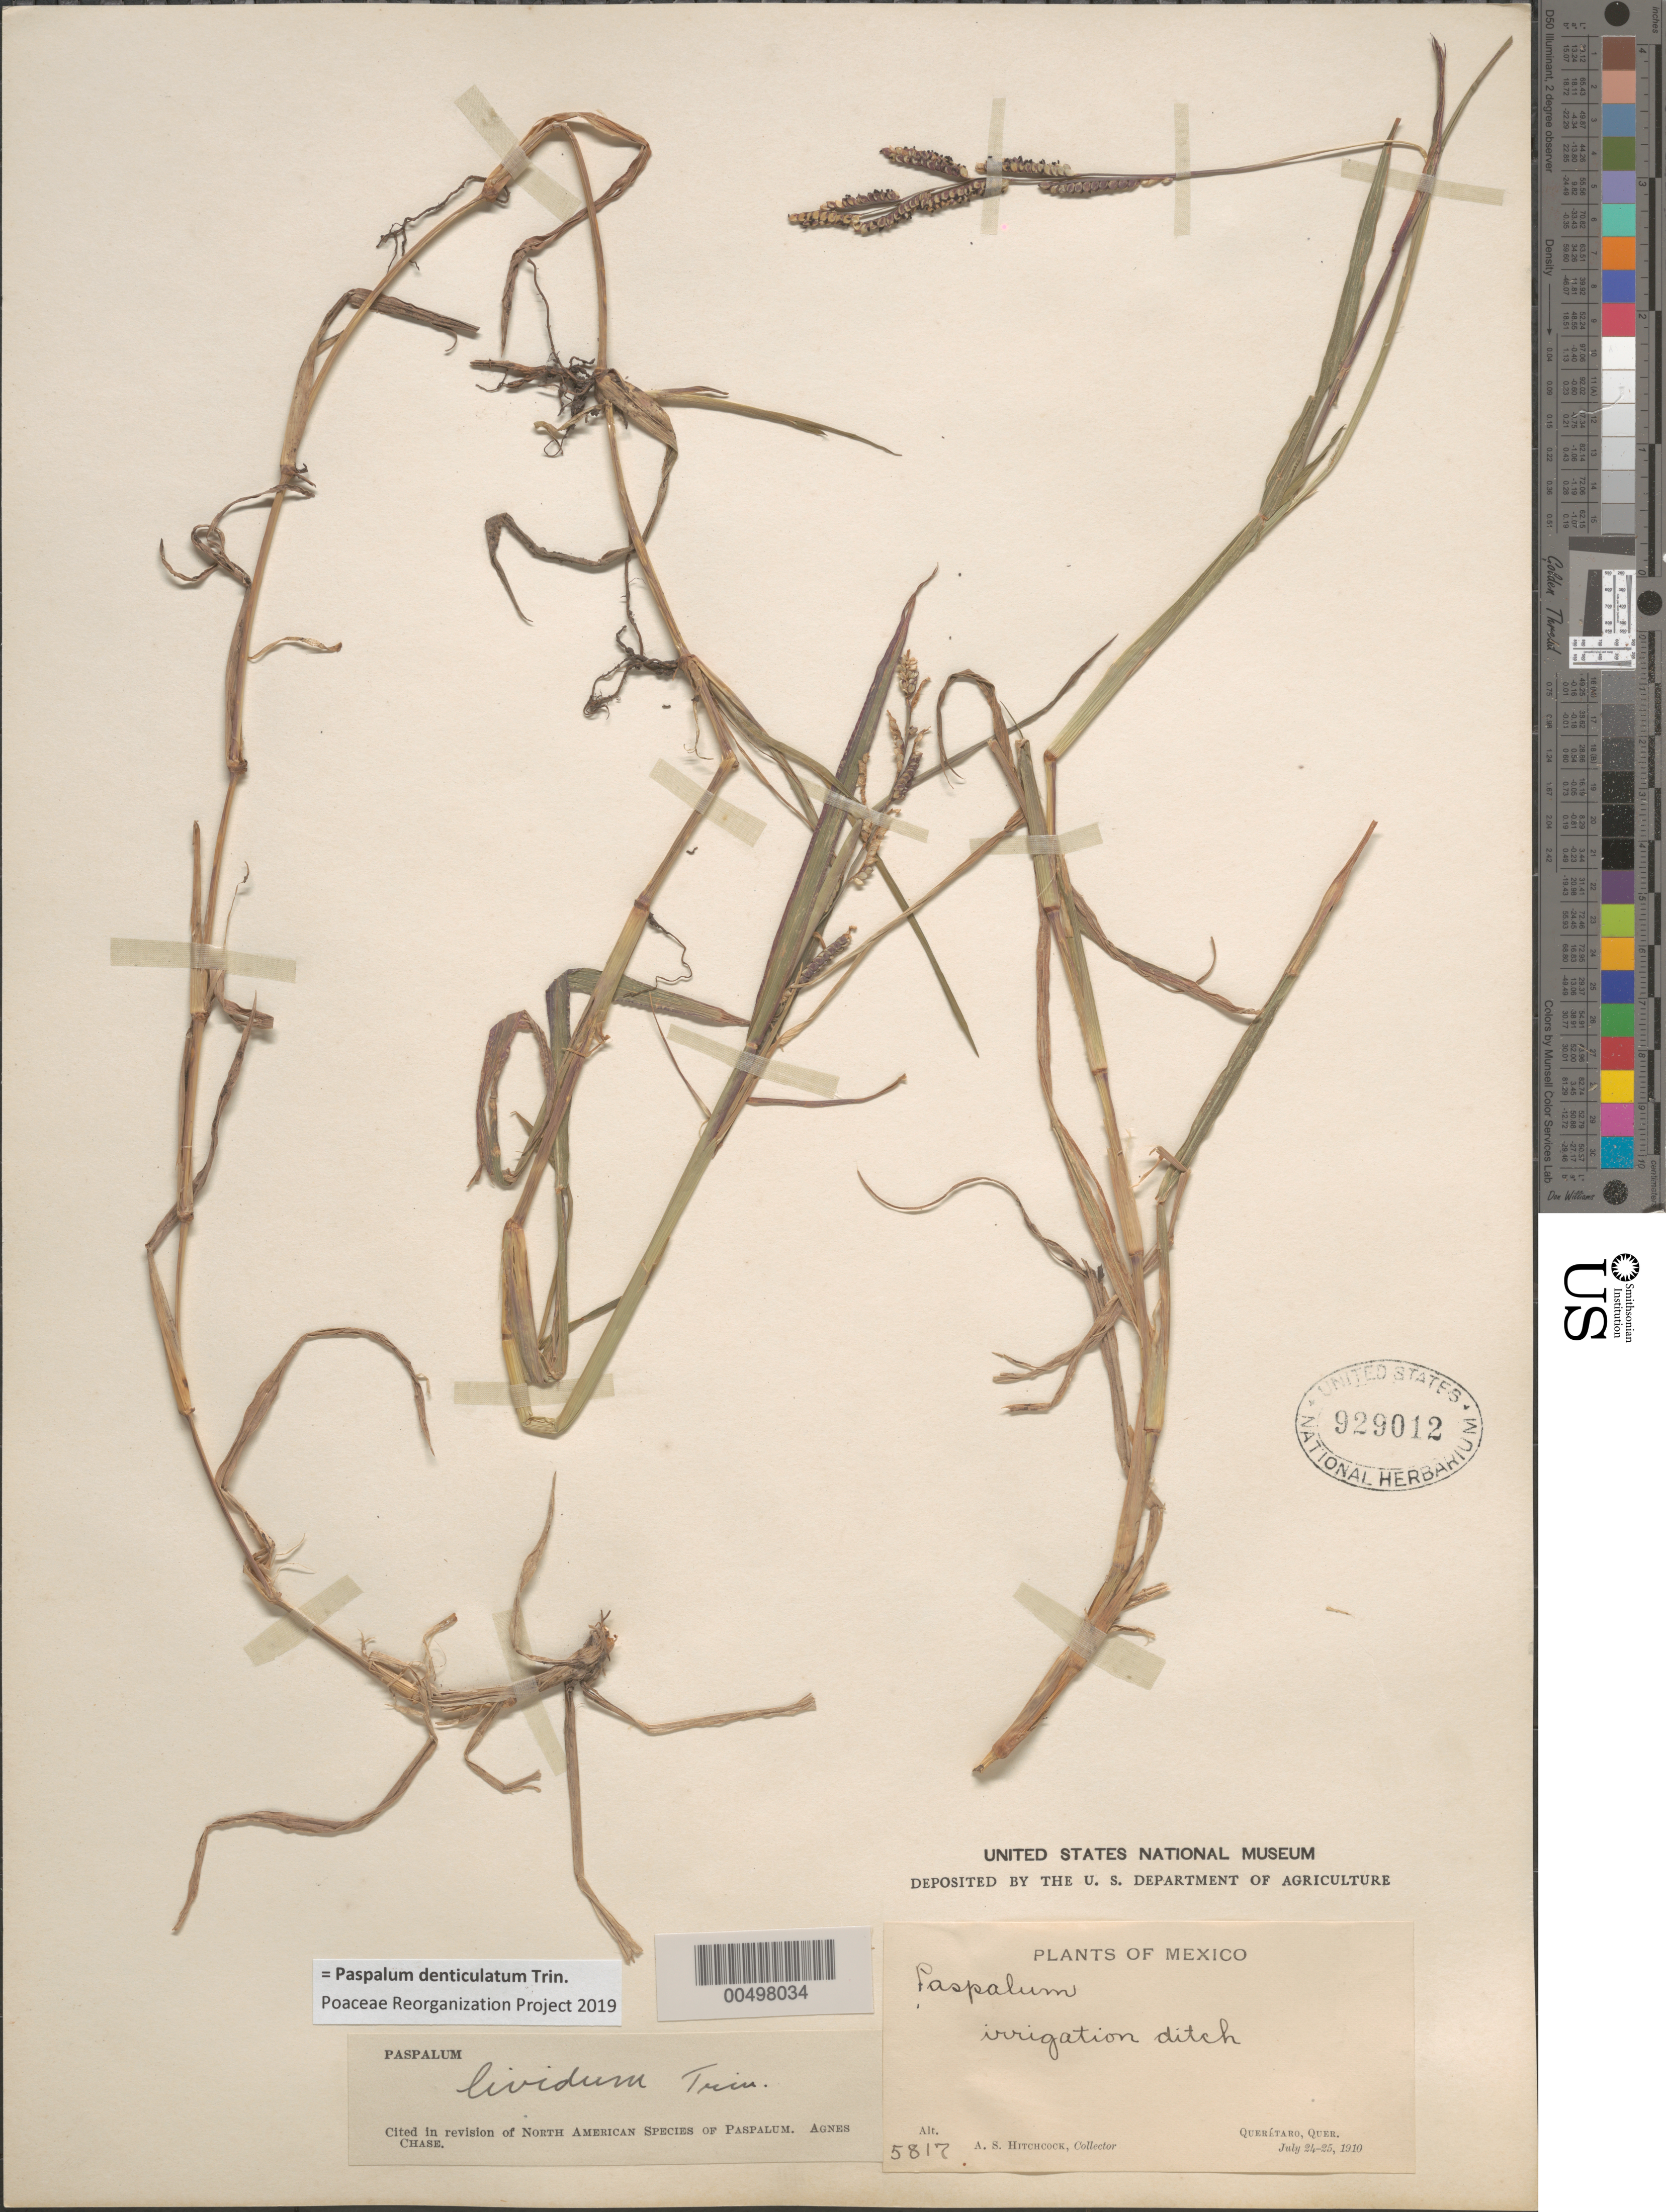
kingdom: Plantae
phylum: Tracheophyta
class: Liliopsida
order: Poales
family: Poaceae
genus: Paspalum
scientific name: Paspalum lividum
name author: Trin. in Schltdl.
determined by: Chase, [M.] Agnes, (US)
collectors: A. S. Hitchcock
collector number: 5817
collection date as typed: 24 Jul 1910 to 25 Sep 1910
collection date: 1910-07-24/1910-09-25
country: Mexico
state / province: Querétaro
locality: Quer‚taro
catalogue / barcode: US 929012